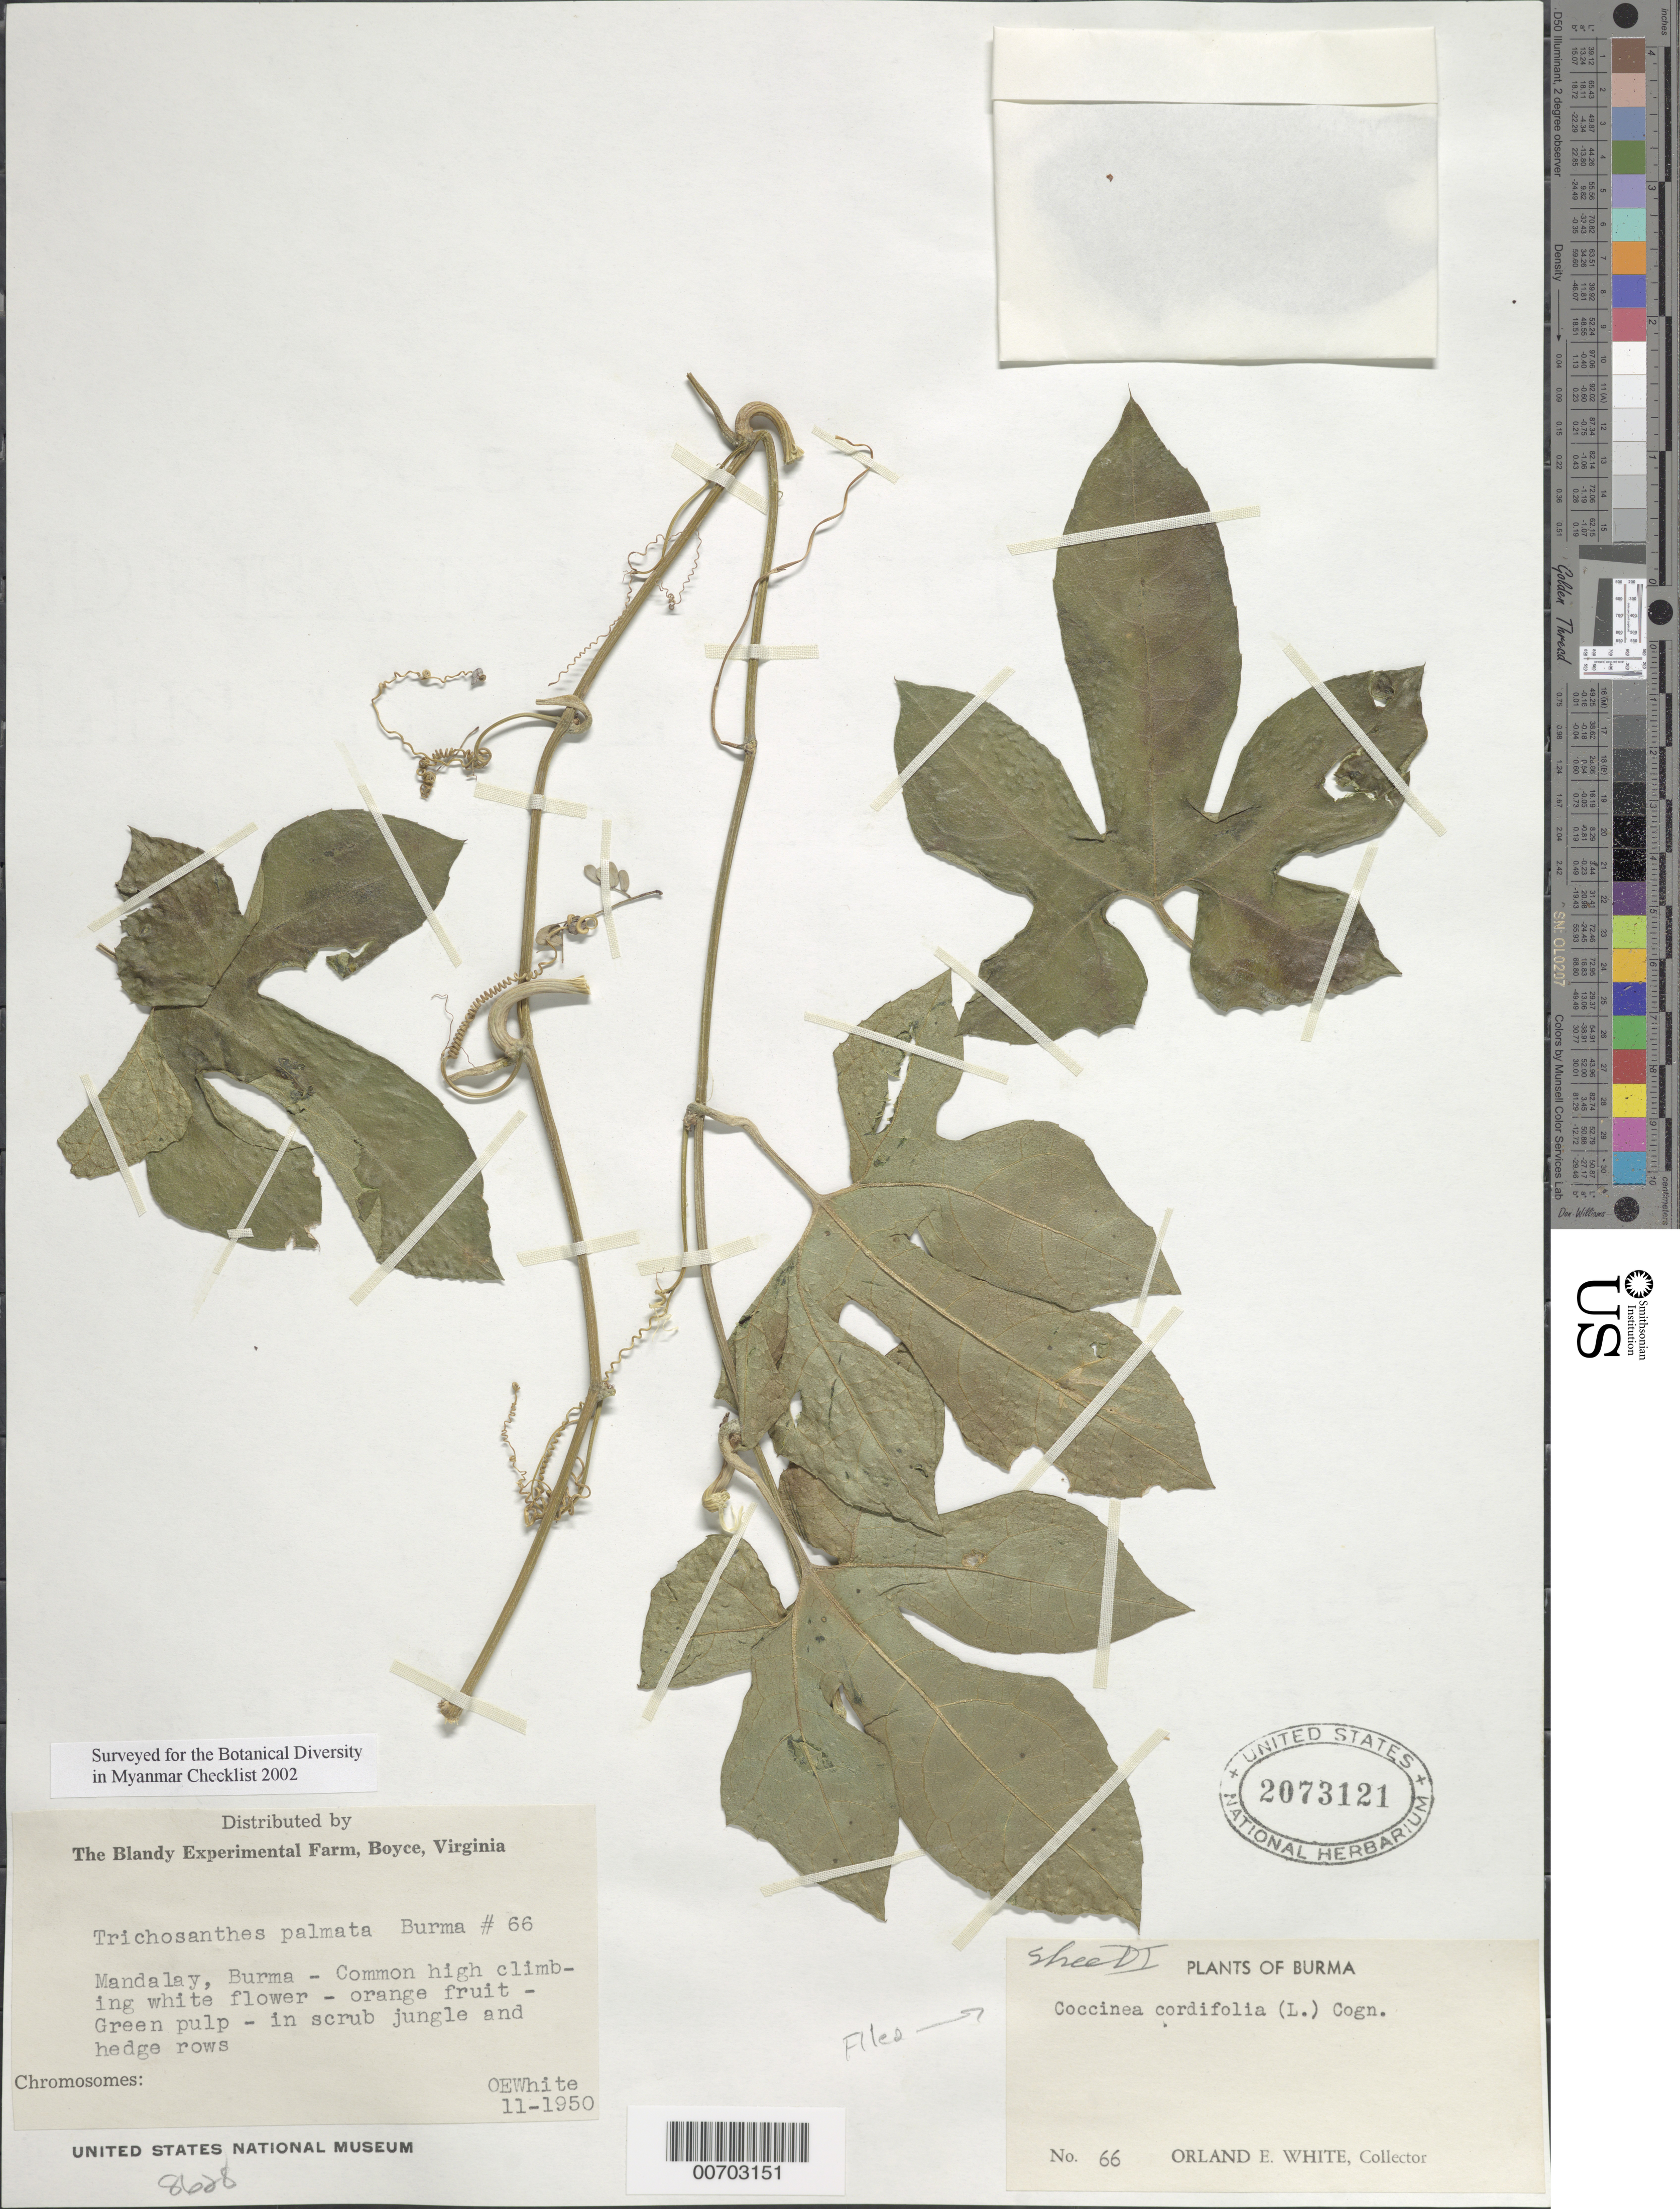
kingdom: Plantae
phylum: Tracheophyta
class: Magnoliopsida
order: Cucurbitales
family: Cucurbitaceae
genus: Coccinia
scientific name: Coccinia cordifolia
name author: (L.) Cogn.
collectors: O. E. White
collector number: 66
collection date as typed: Nov 1950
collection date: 1950-11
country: Myanmar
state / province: Mandalay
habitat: In hedgerows, scrub jungle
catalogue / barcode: US 2073121